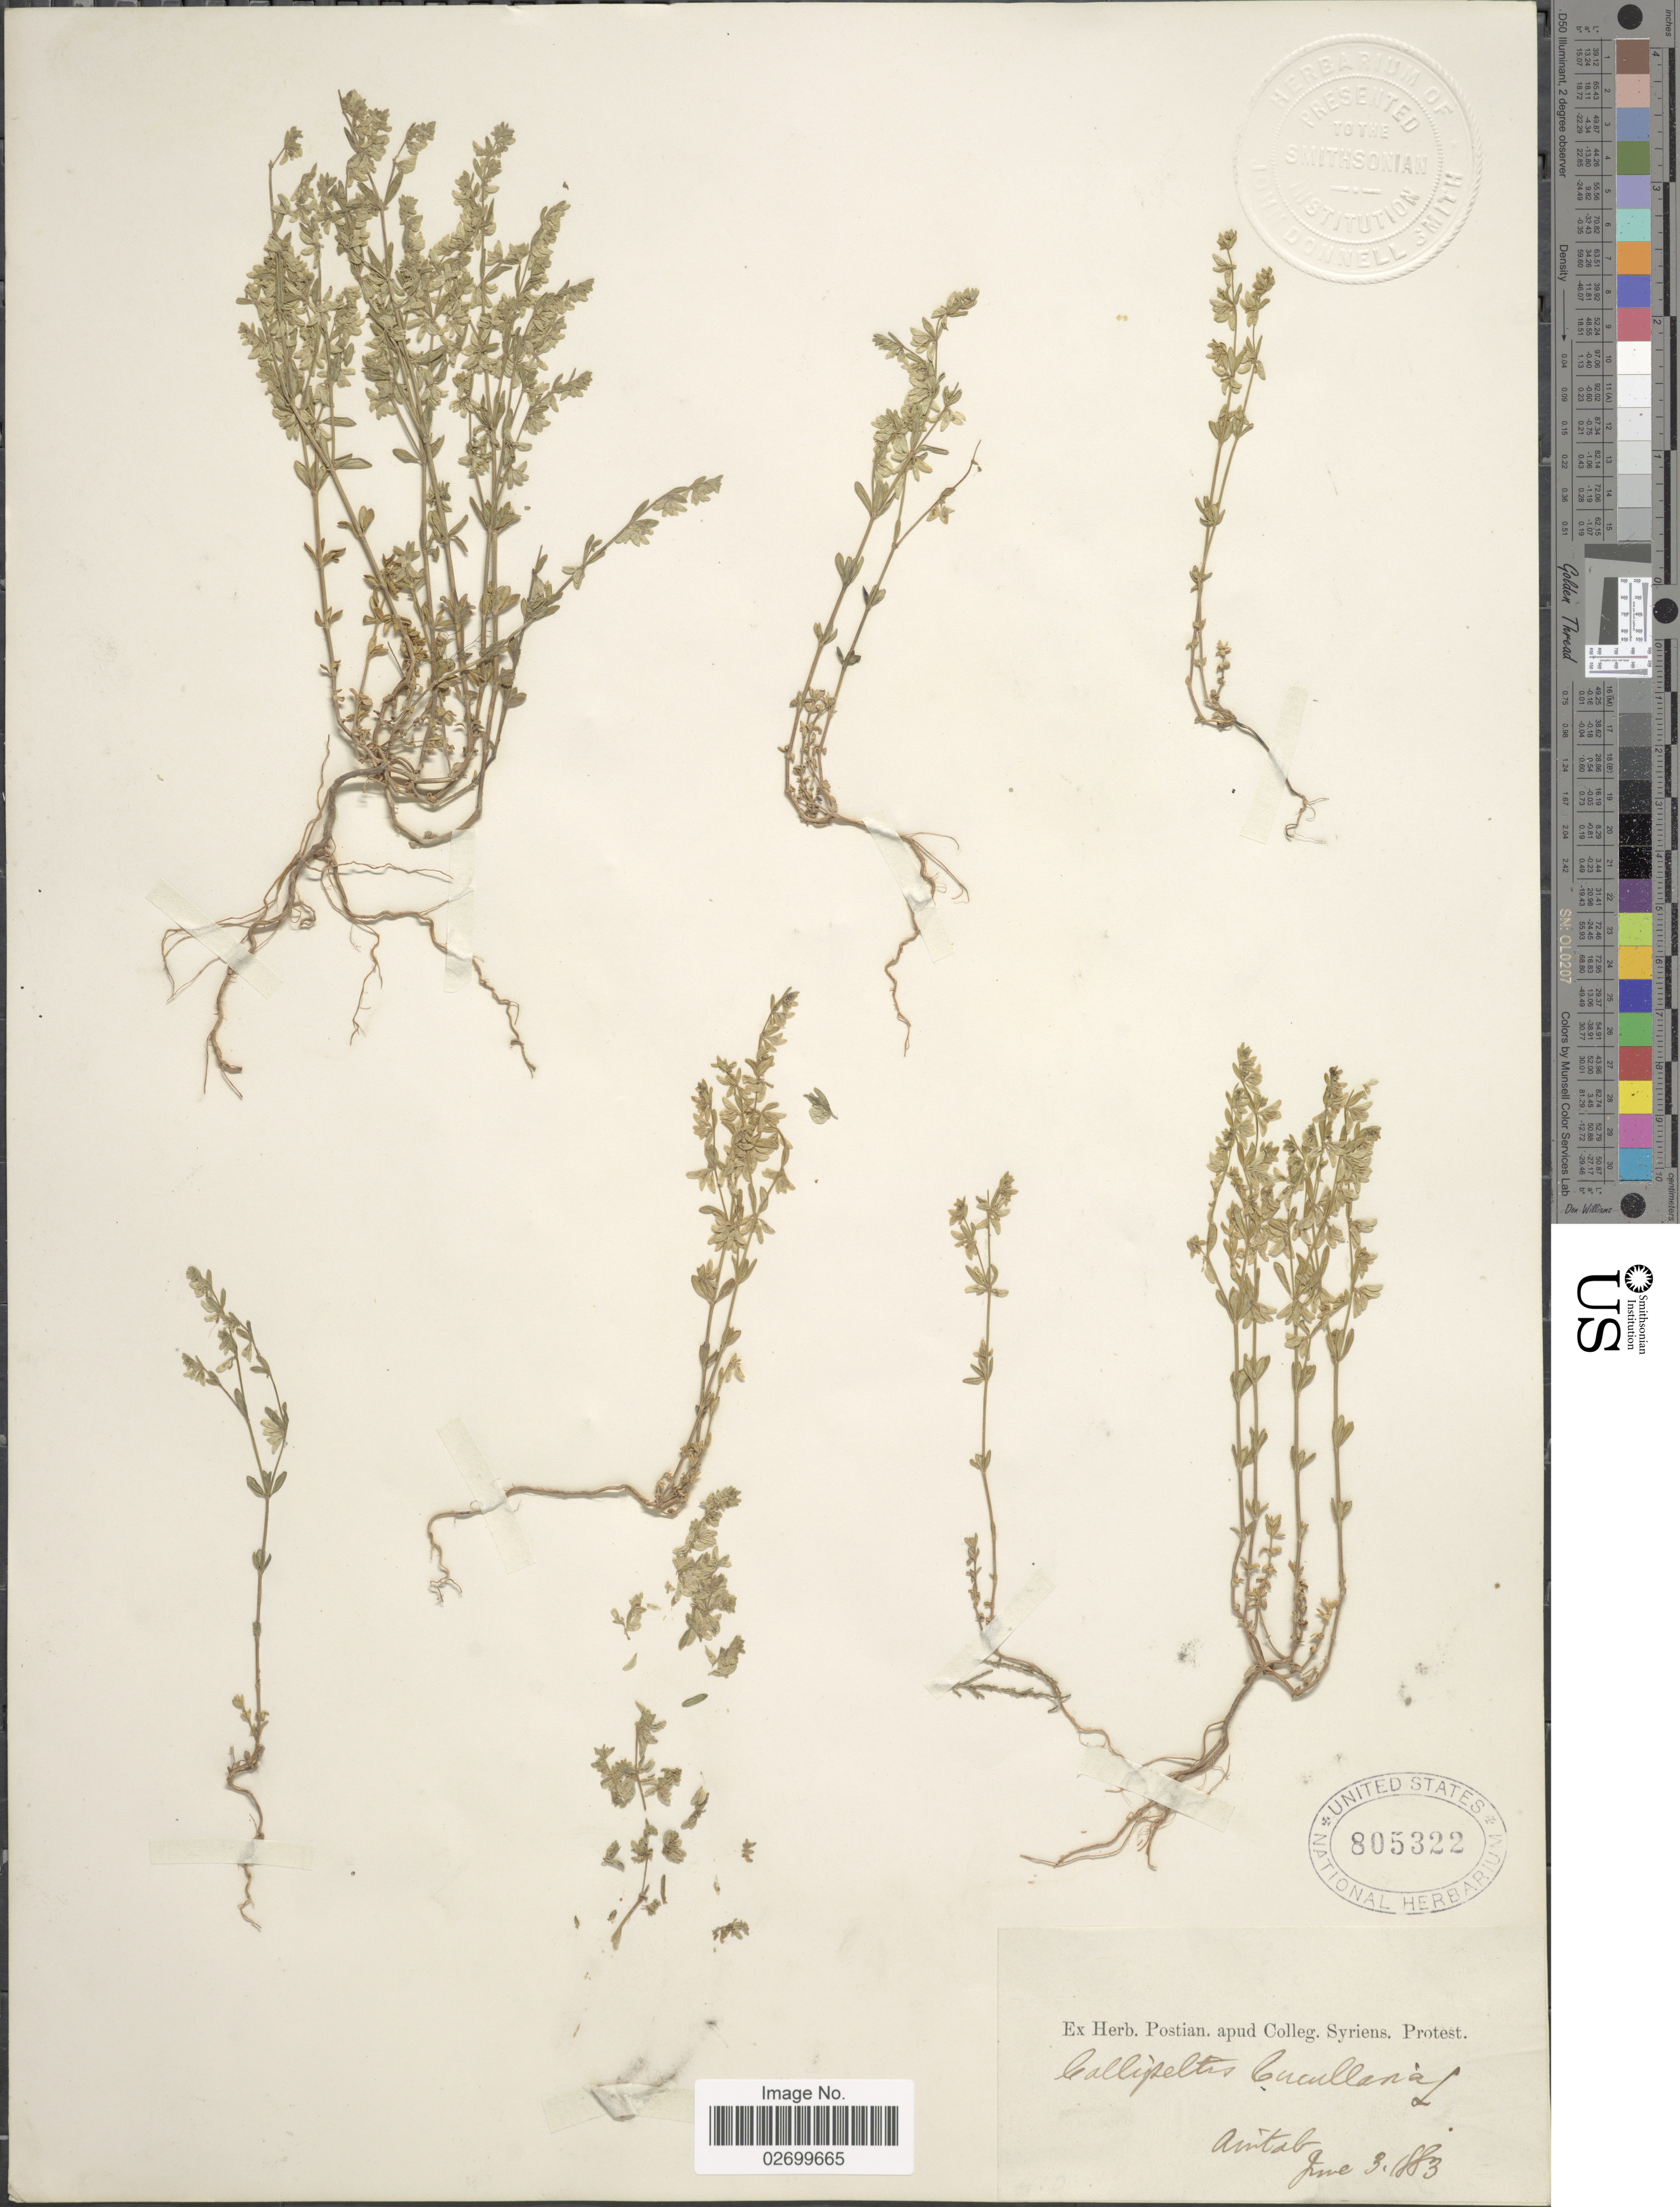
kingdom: Plantae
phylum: Tracheophyta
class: Magnoliopsida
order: Gentianales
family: Rubiaceae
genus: Callipeltis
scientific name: Callipeltis cucullaris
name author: (L.) DC.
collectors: ex herb. Postian. apud Colleg. Syriens. Protest. USE "Fannie P. A. Shepard" (10308853) AS PRIMARY COLLECTOR INSTEAD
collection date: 1883-06-03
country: Turkey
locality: Anitab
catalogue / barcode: US 805322